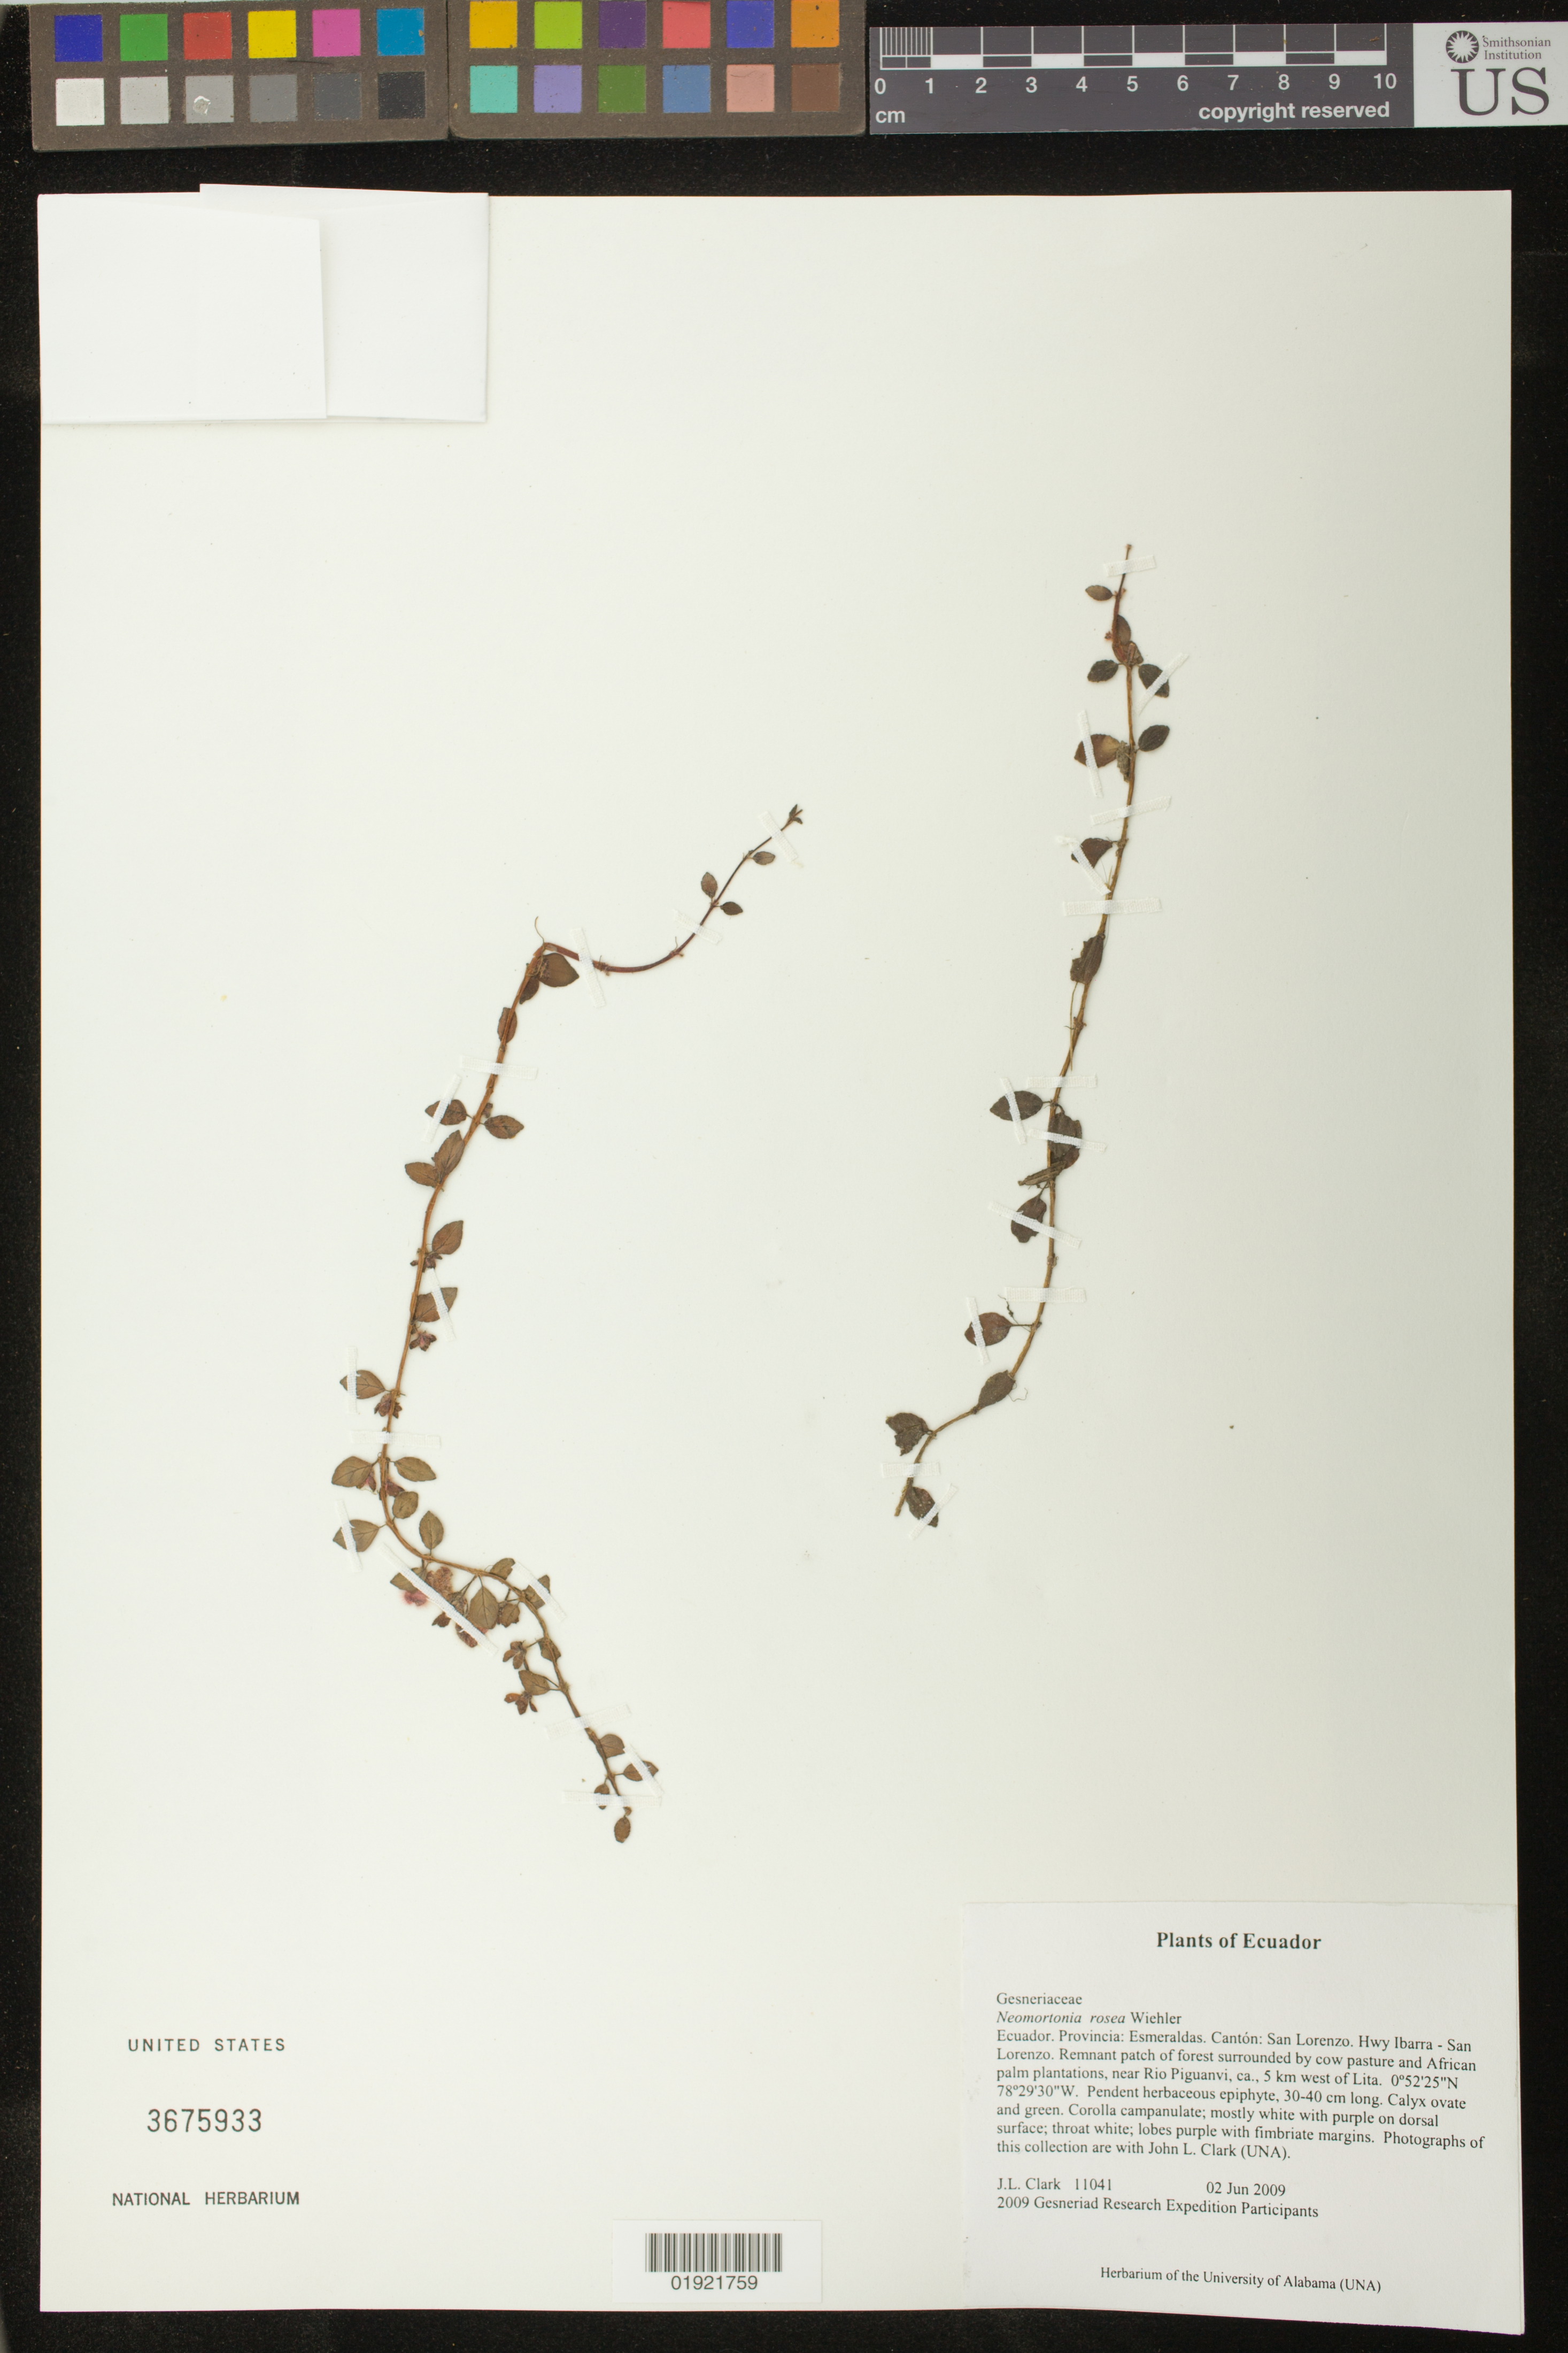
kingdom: Plantae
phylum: Tracheophyta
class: Magnoliopsida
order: Lamiales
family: Gesneriaceae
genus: Neomortonia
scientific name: Neomortonia rosea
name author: Wiehler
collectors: J. L. Clark & 2009 Gesneriad Research Expedition Participants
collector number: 11041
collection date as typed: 2 Jun 2009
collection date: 2009-06-02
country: Ecuador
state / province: Esmeraldas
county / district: San Lorenzo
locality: Hwy Ibarra-San Lorenzo. Remnant patch of forest surrounded by cow pasture and African palm plantations, near Rio Piguanvi, ca., 5 km west of Lita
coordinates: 0 52 25 N, 78 29 30 W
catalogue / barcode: US 3675933